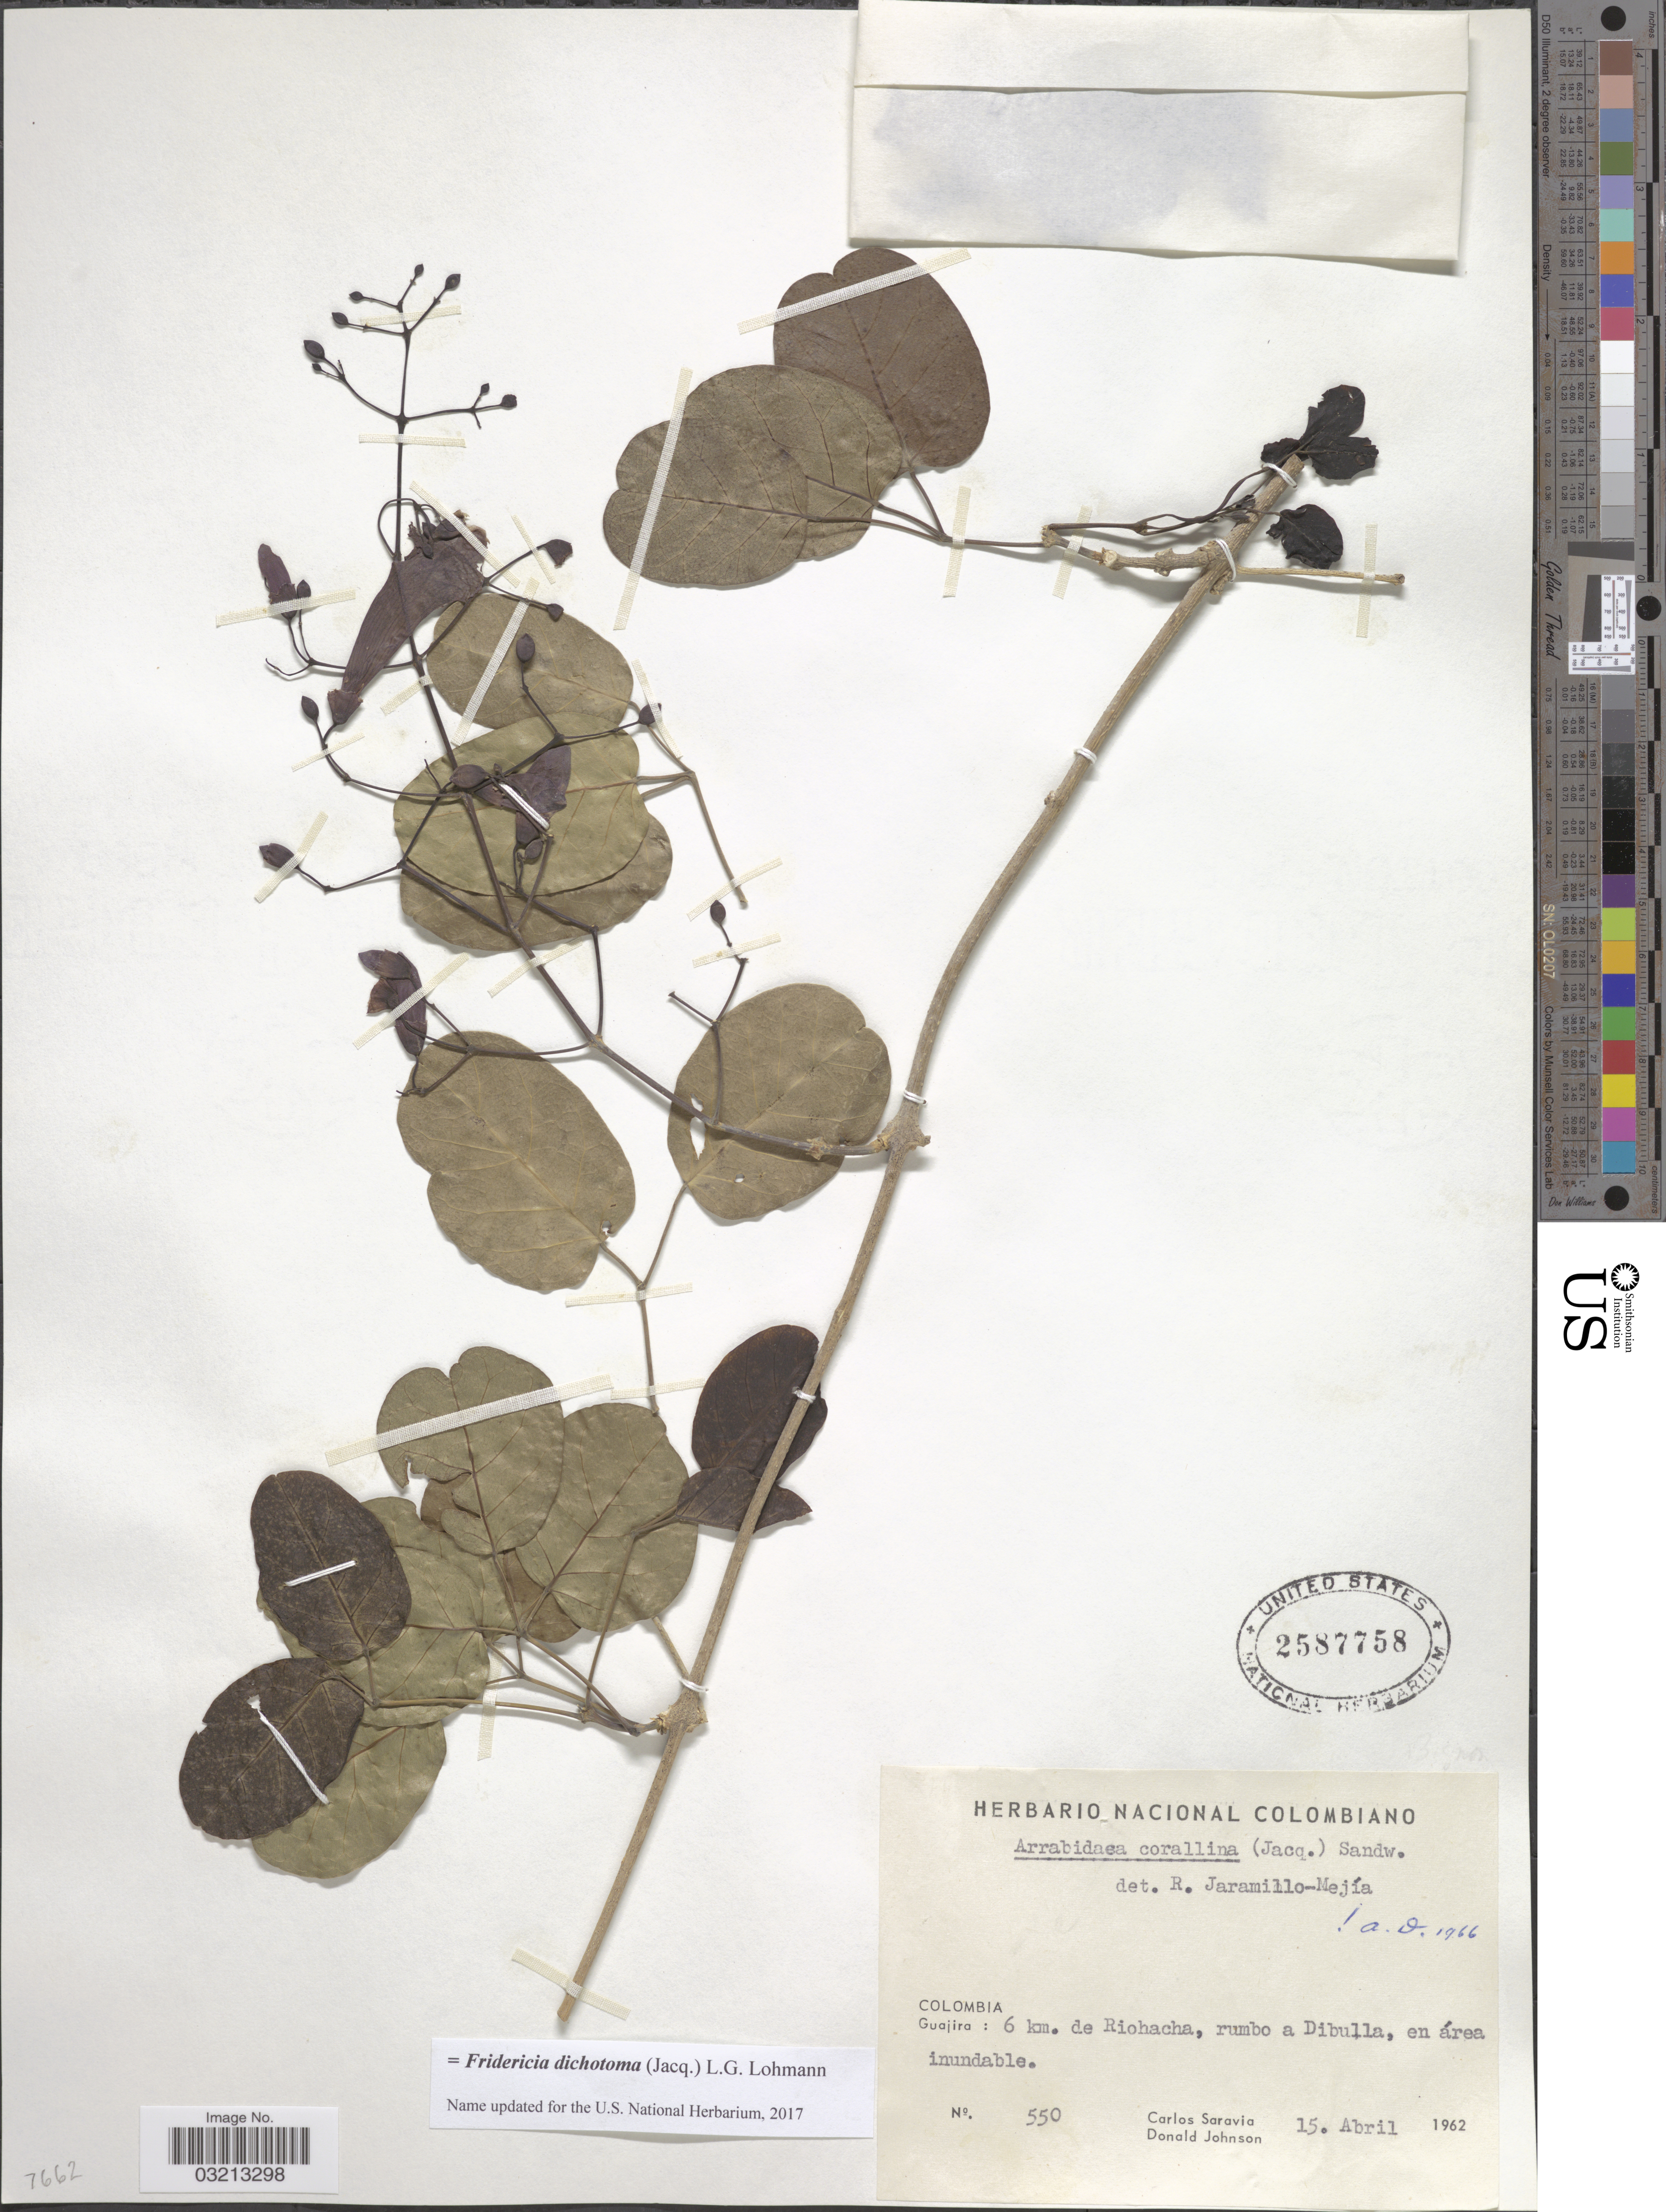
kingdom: Plantae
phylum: Tracheophyta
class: Magnoliopsida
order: Lamiales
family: Bignoniaceae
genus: Fridericia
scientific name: Fridericia dichotoma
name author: (Jacq.) L.G. Lohmann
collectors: C. Saravia & D. Johnson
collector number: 550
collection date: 1962-04-15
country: Colombia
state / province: La Guajira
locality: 6 km. de Riohacha, rumbo a Dibulla.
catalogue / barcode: US 2587758